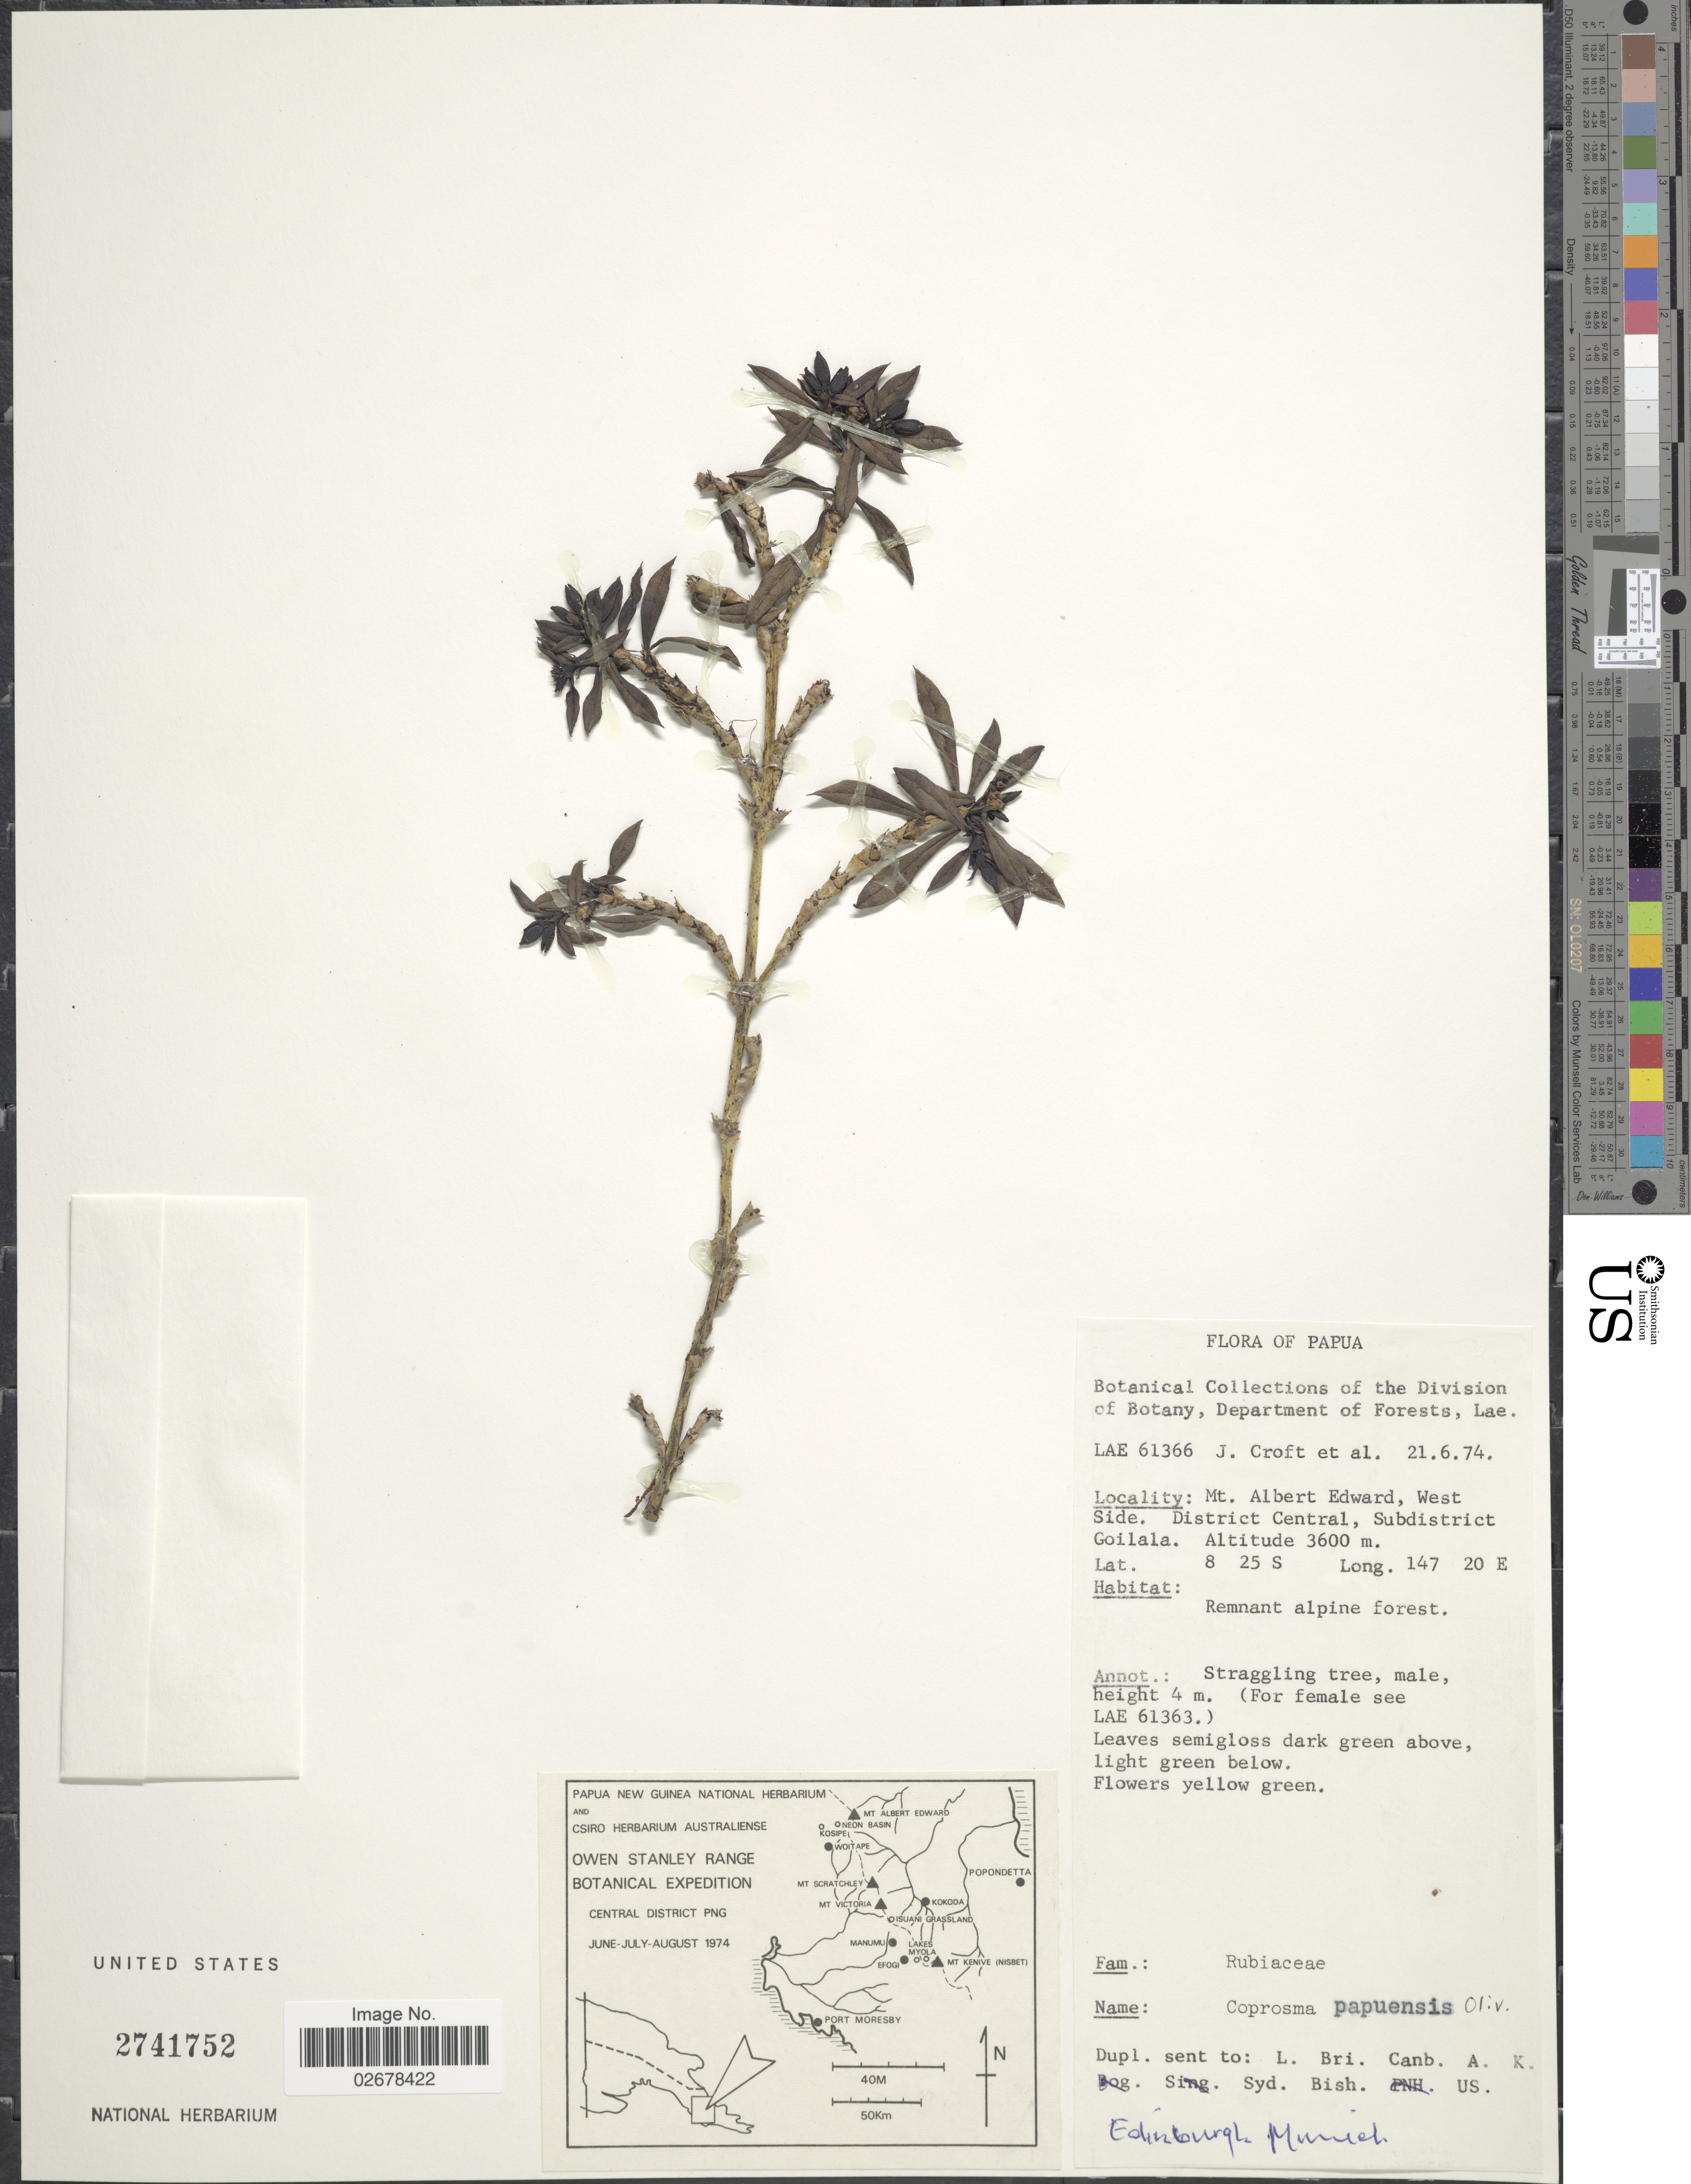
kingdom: Plantae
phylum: Tracheophyta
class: Magnoliopsida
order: Gentianales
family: Rubiaceae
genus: Coprosma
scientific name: Coprosma papuensis subsp. papuensis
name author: W.R.B. Oliv.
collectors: J. Croft & et al.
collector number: LAE 61366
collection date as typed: Transcribed d/m/y: 21/6/74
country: Papua New Guinea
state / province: Central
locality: Papua, Mt. Albert Edward, West Side, Subdistrict Goilala.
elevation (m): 3600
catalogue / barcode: US 2741752